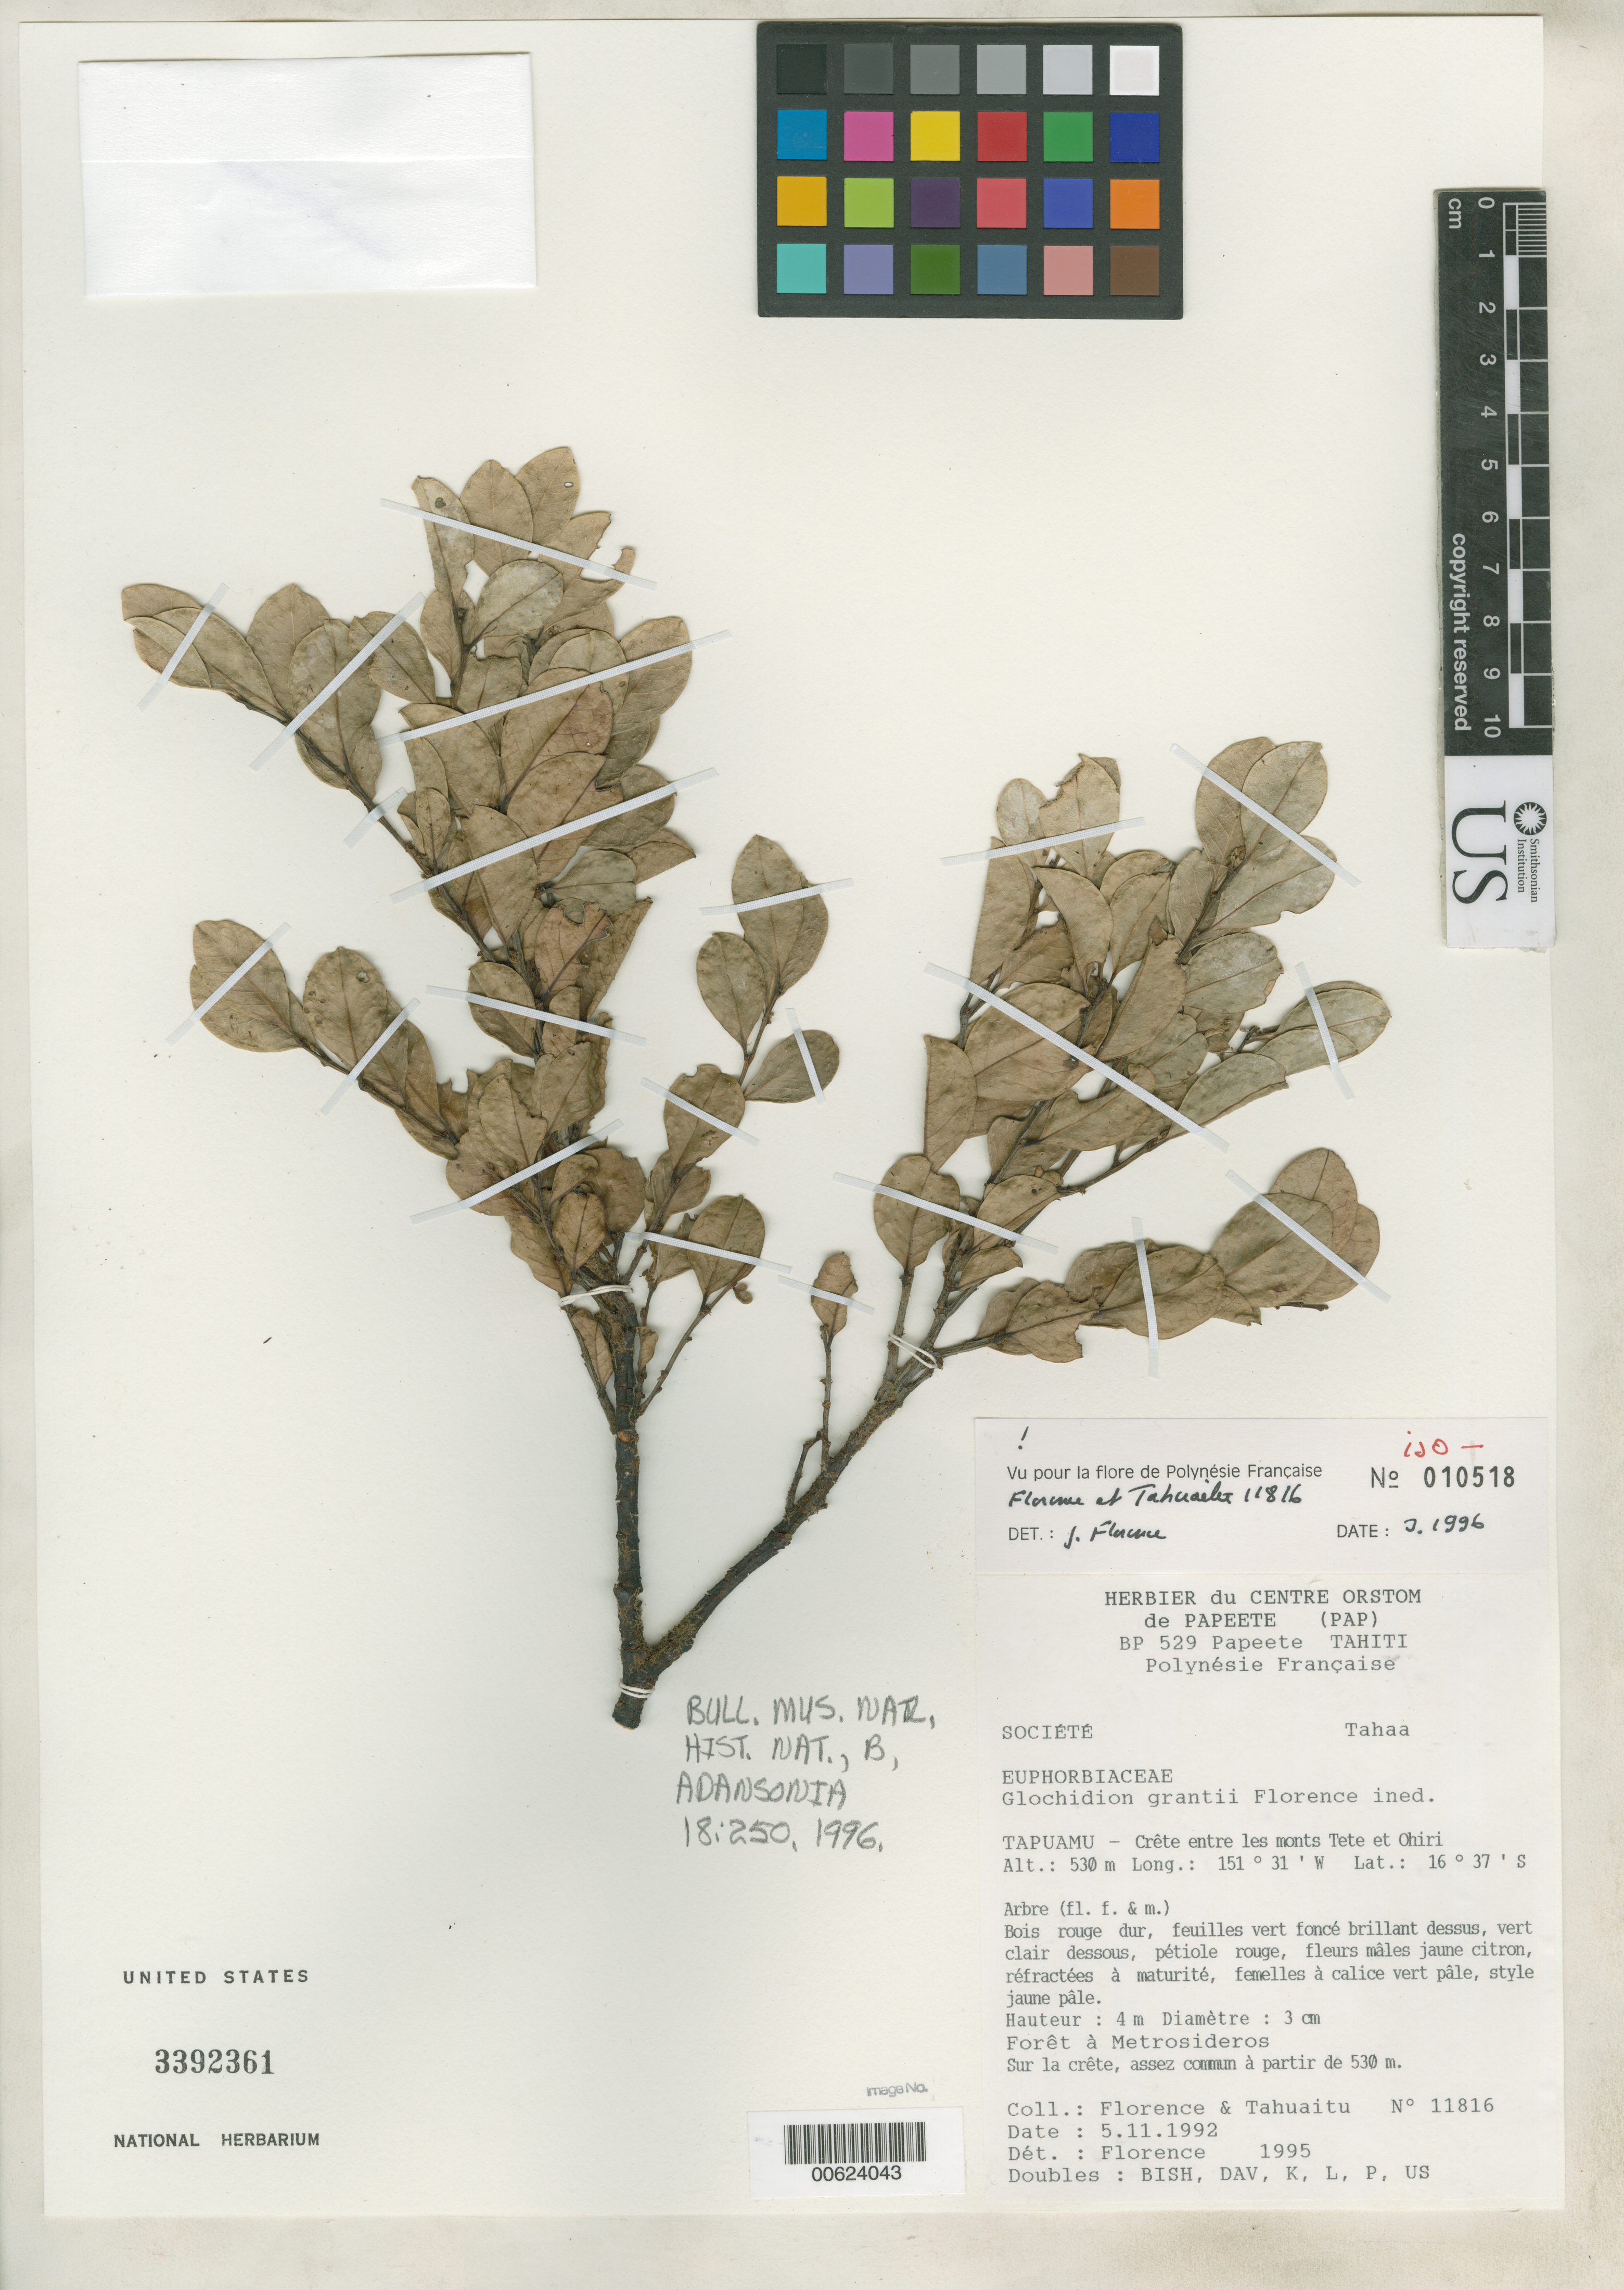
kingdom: Plantae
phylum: Tracheophyta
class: Magnoliopsida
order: Malpighiales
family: Phyllanthaceae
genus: Glochidion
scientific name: Glochidion grantii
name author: J. Florence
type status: Isotype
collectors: J. Florence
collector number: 11816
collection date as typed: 05 Nov 1992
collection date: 1992-11-05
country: French Polynesia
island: Tahaa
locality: Tapuamu, crete entre les Monts Tete et Ohiri. [Society Is.]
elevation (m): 530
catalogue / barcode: US 3392361